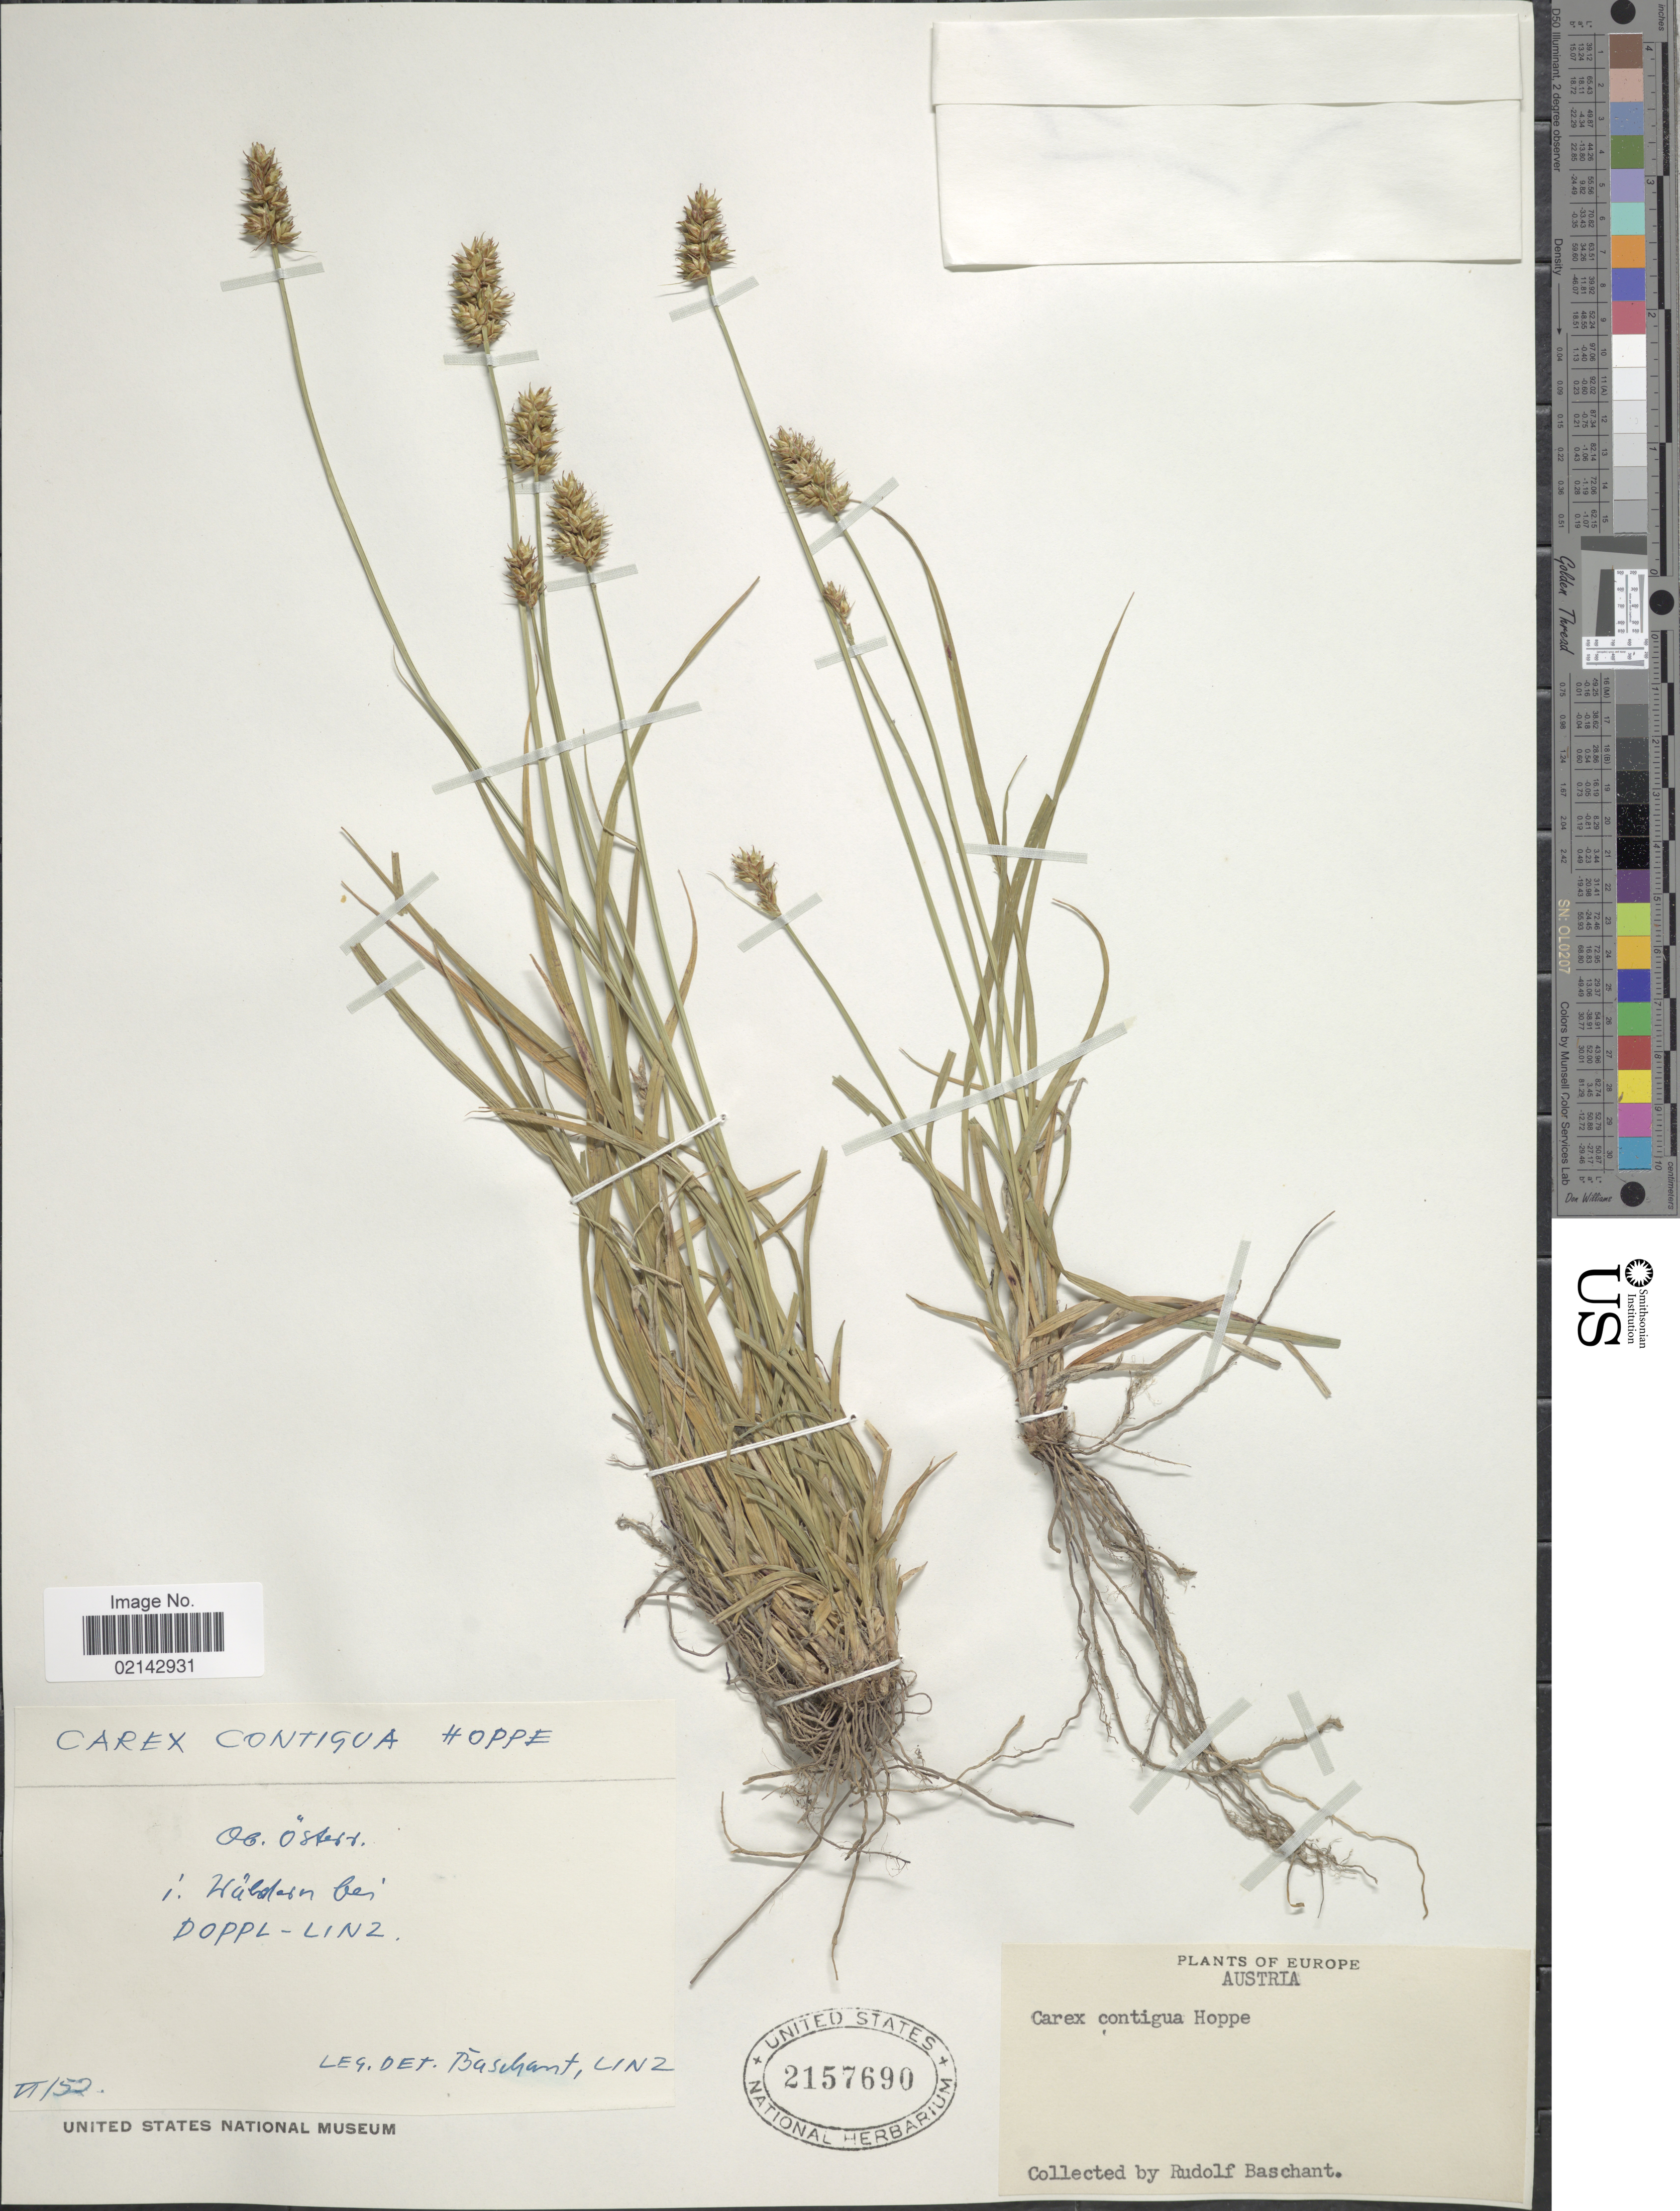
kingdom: Plantae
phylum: Tracheophyta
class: Liliopsida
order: Poales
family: Cyperaceae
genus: Carex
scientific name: Carex spicata subsp. spicata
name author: Huds.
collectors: R. Baschant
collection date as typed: Transcribed d/m/y: /6/52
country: Austria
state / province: Oberosterreich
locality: Ob. Österr. [unsure placement], i. Waldern bei DOPPL-LINZ.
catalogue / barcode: US 2157690